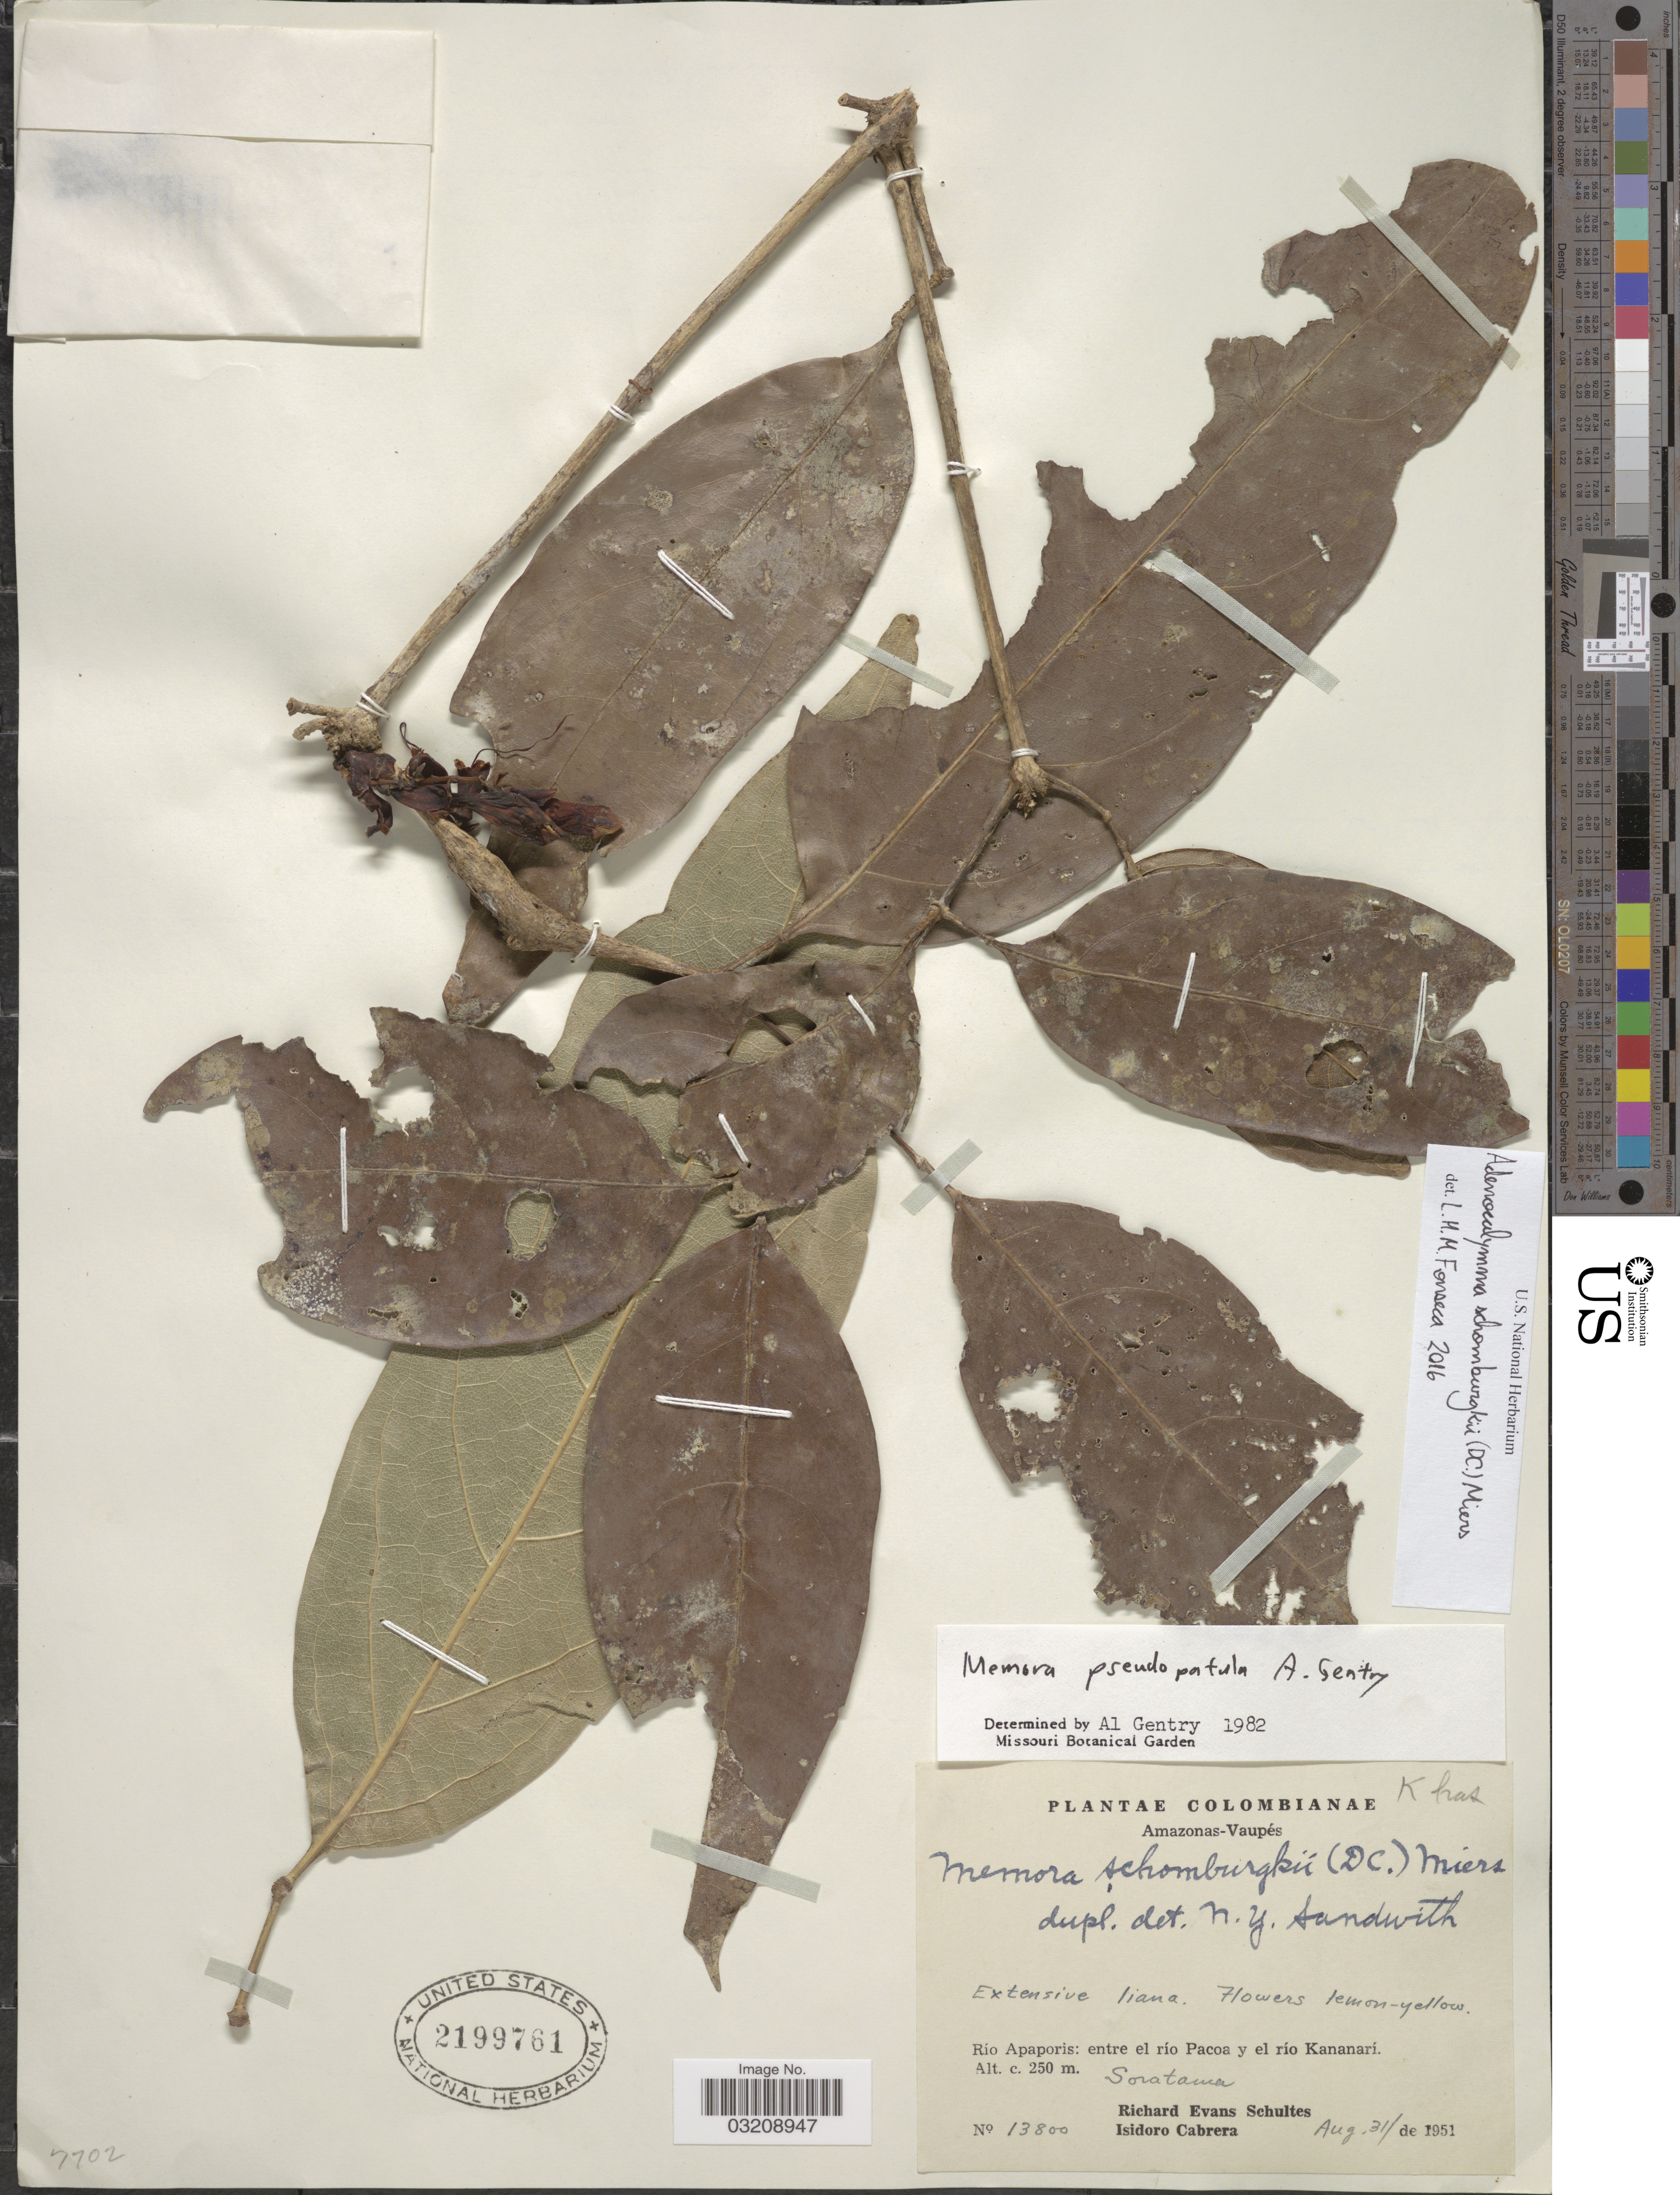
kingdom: Plantae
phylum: Tracheophyta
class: Magnoliopsida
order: Lamiales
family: Bignoniaceae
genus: Adenocalymma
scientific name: Adenocalymma schomburgkii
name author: (DC.) L.G. Lohmann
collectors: R. E. Schultes & I. Cabrera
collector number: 13800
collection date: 1951-08-31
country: Colombia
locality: Amazonas-Vaupés. Río Apaporis: entre el río Pacoa y el río Kananarí. Soratama.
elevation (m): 250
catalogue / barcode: US 2199761